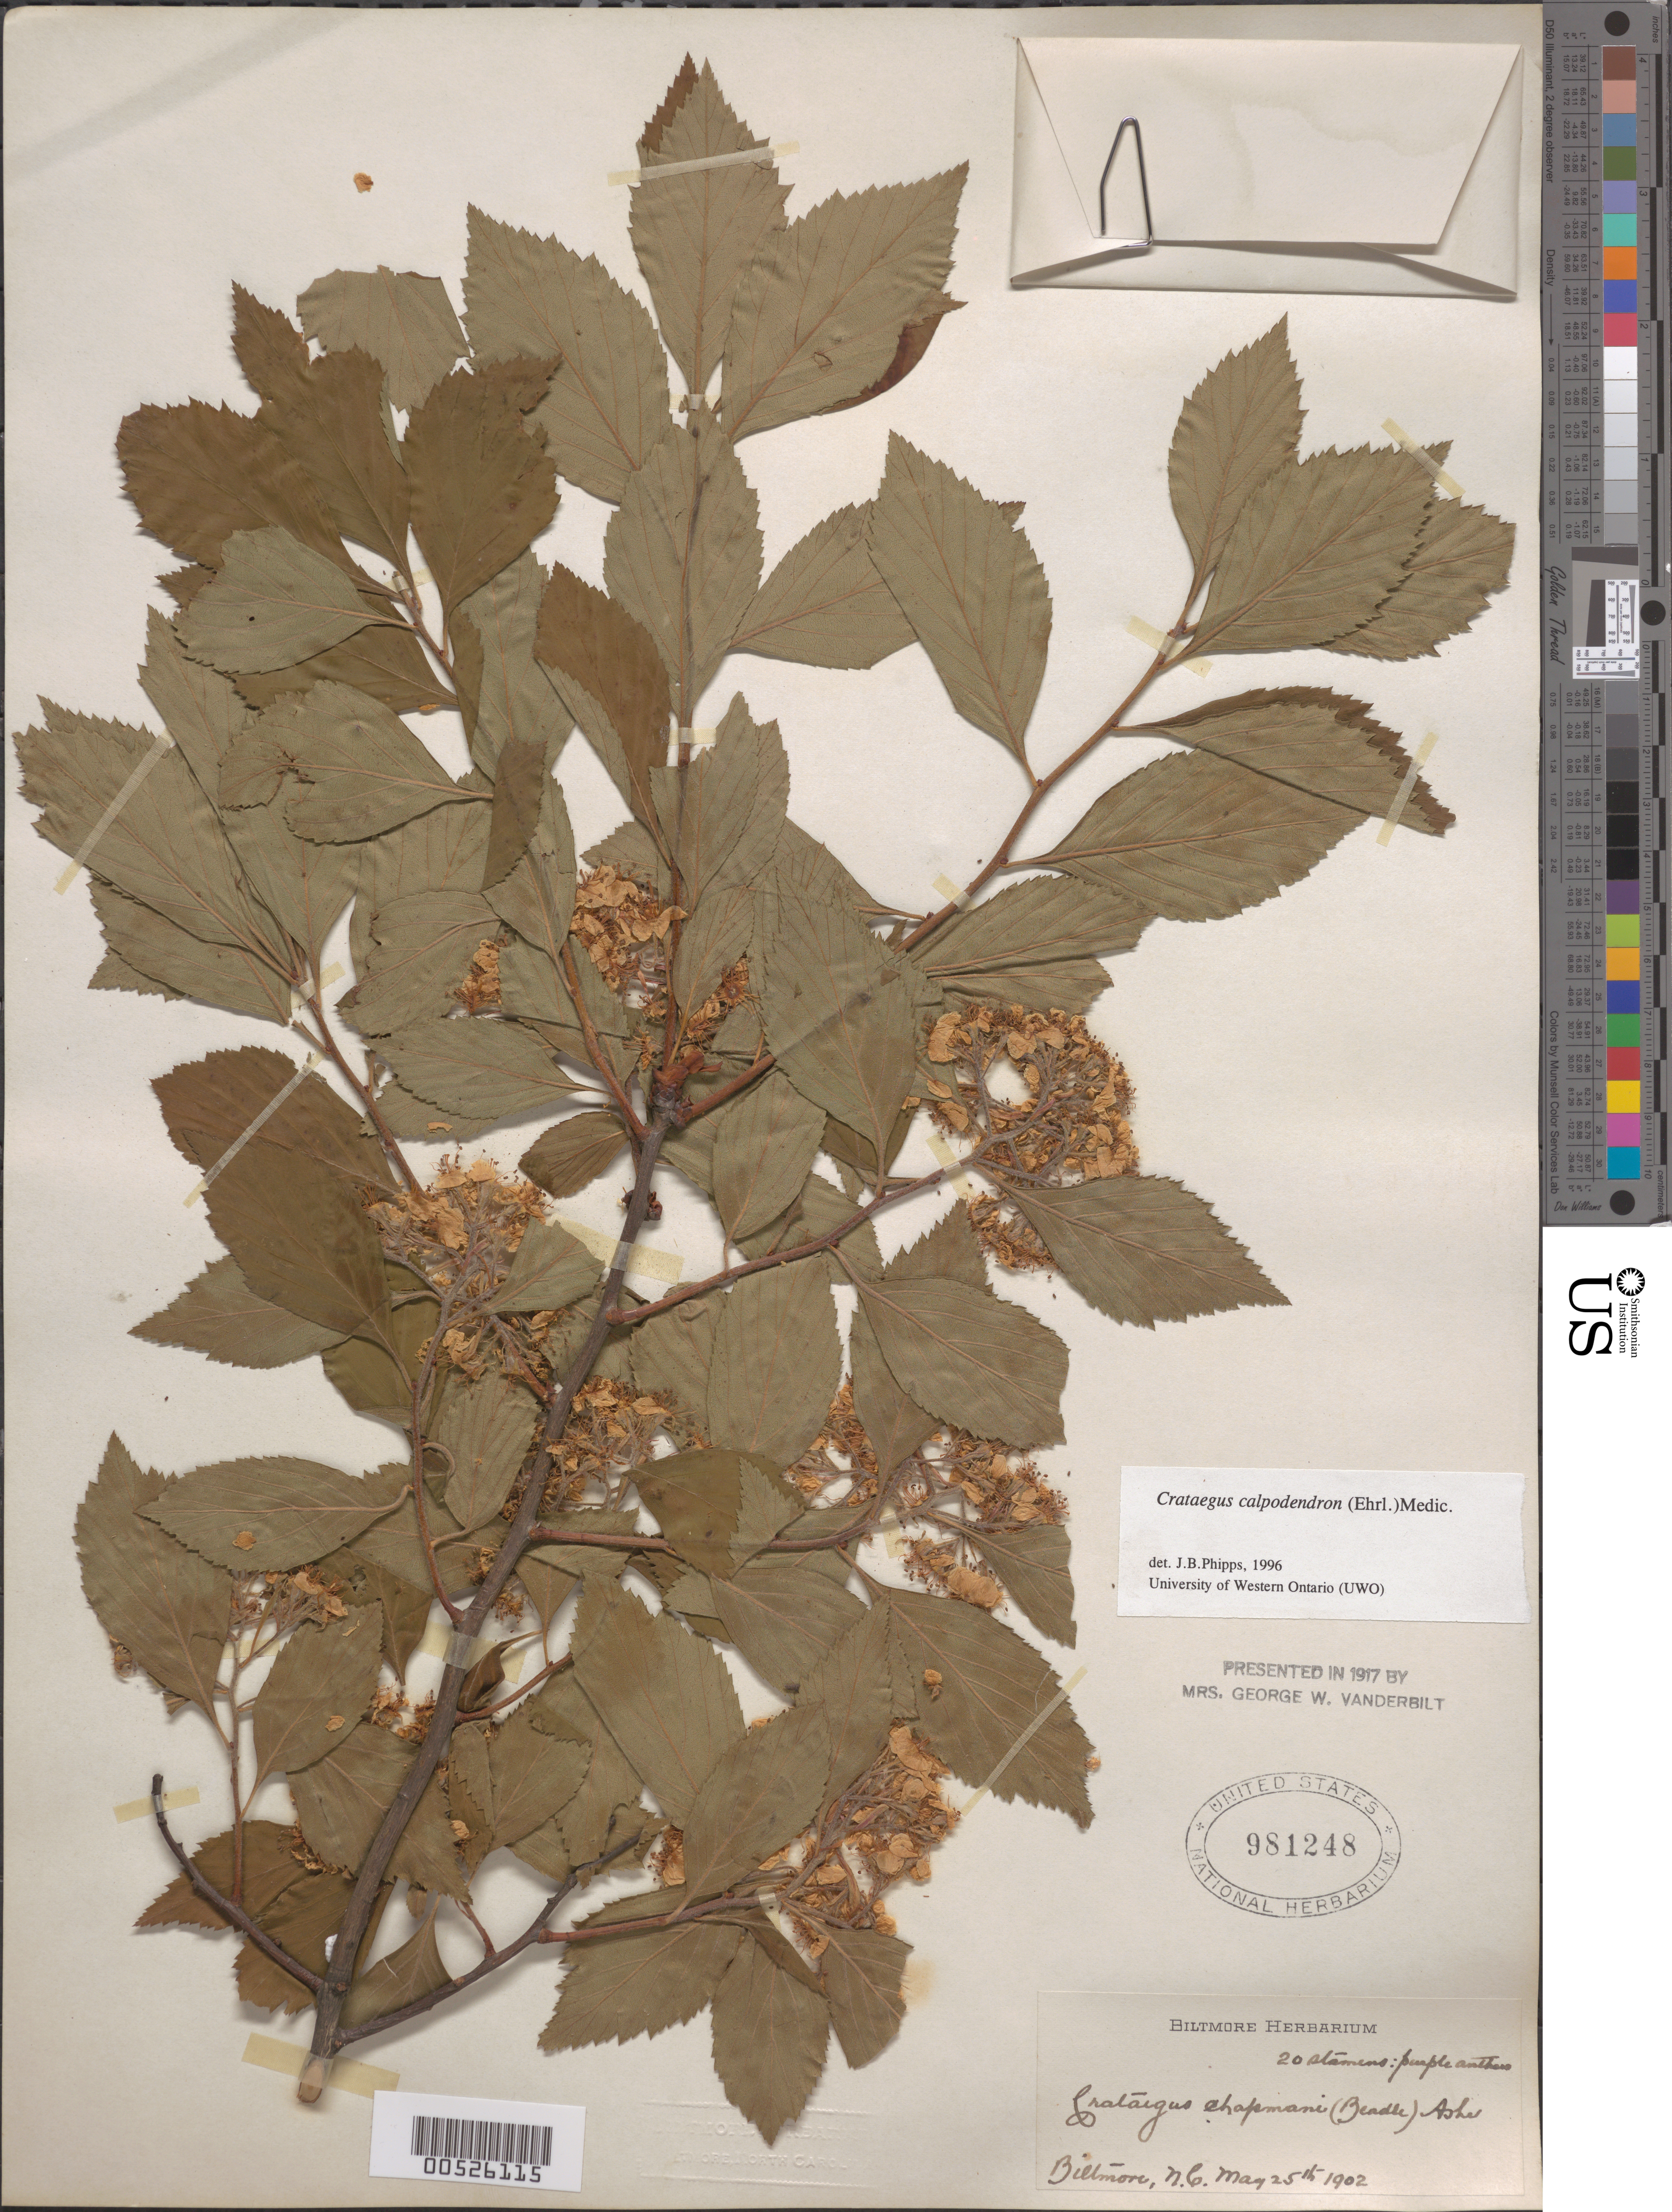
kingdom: Plantae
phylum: Tracheophyta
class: Magnoliopsida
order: Rosales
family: Rosaceae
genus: Crataegus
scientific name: Crataegus calpodendron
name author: (Ehrh.) Medik.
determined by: Phipps, James B., (UWO), University of Western Ontario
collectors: ex herb. Biltmore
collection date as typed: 25 May 1902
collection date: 1902-05-25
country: United States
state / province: North Carolina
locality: Biltmore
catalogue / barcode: US 981248